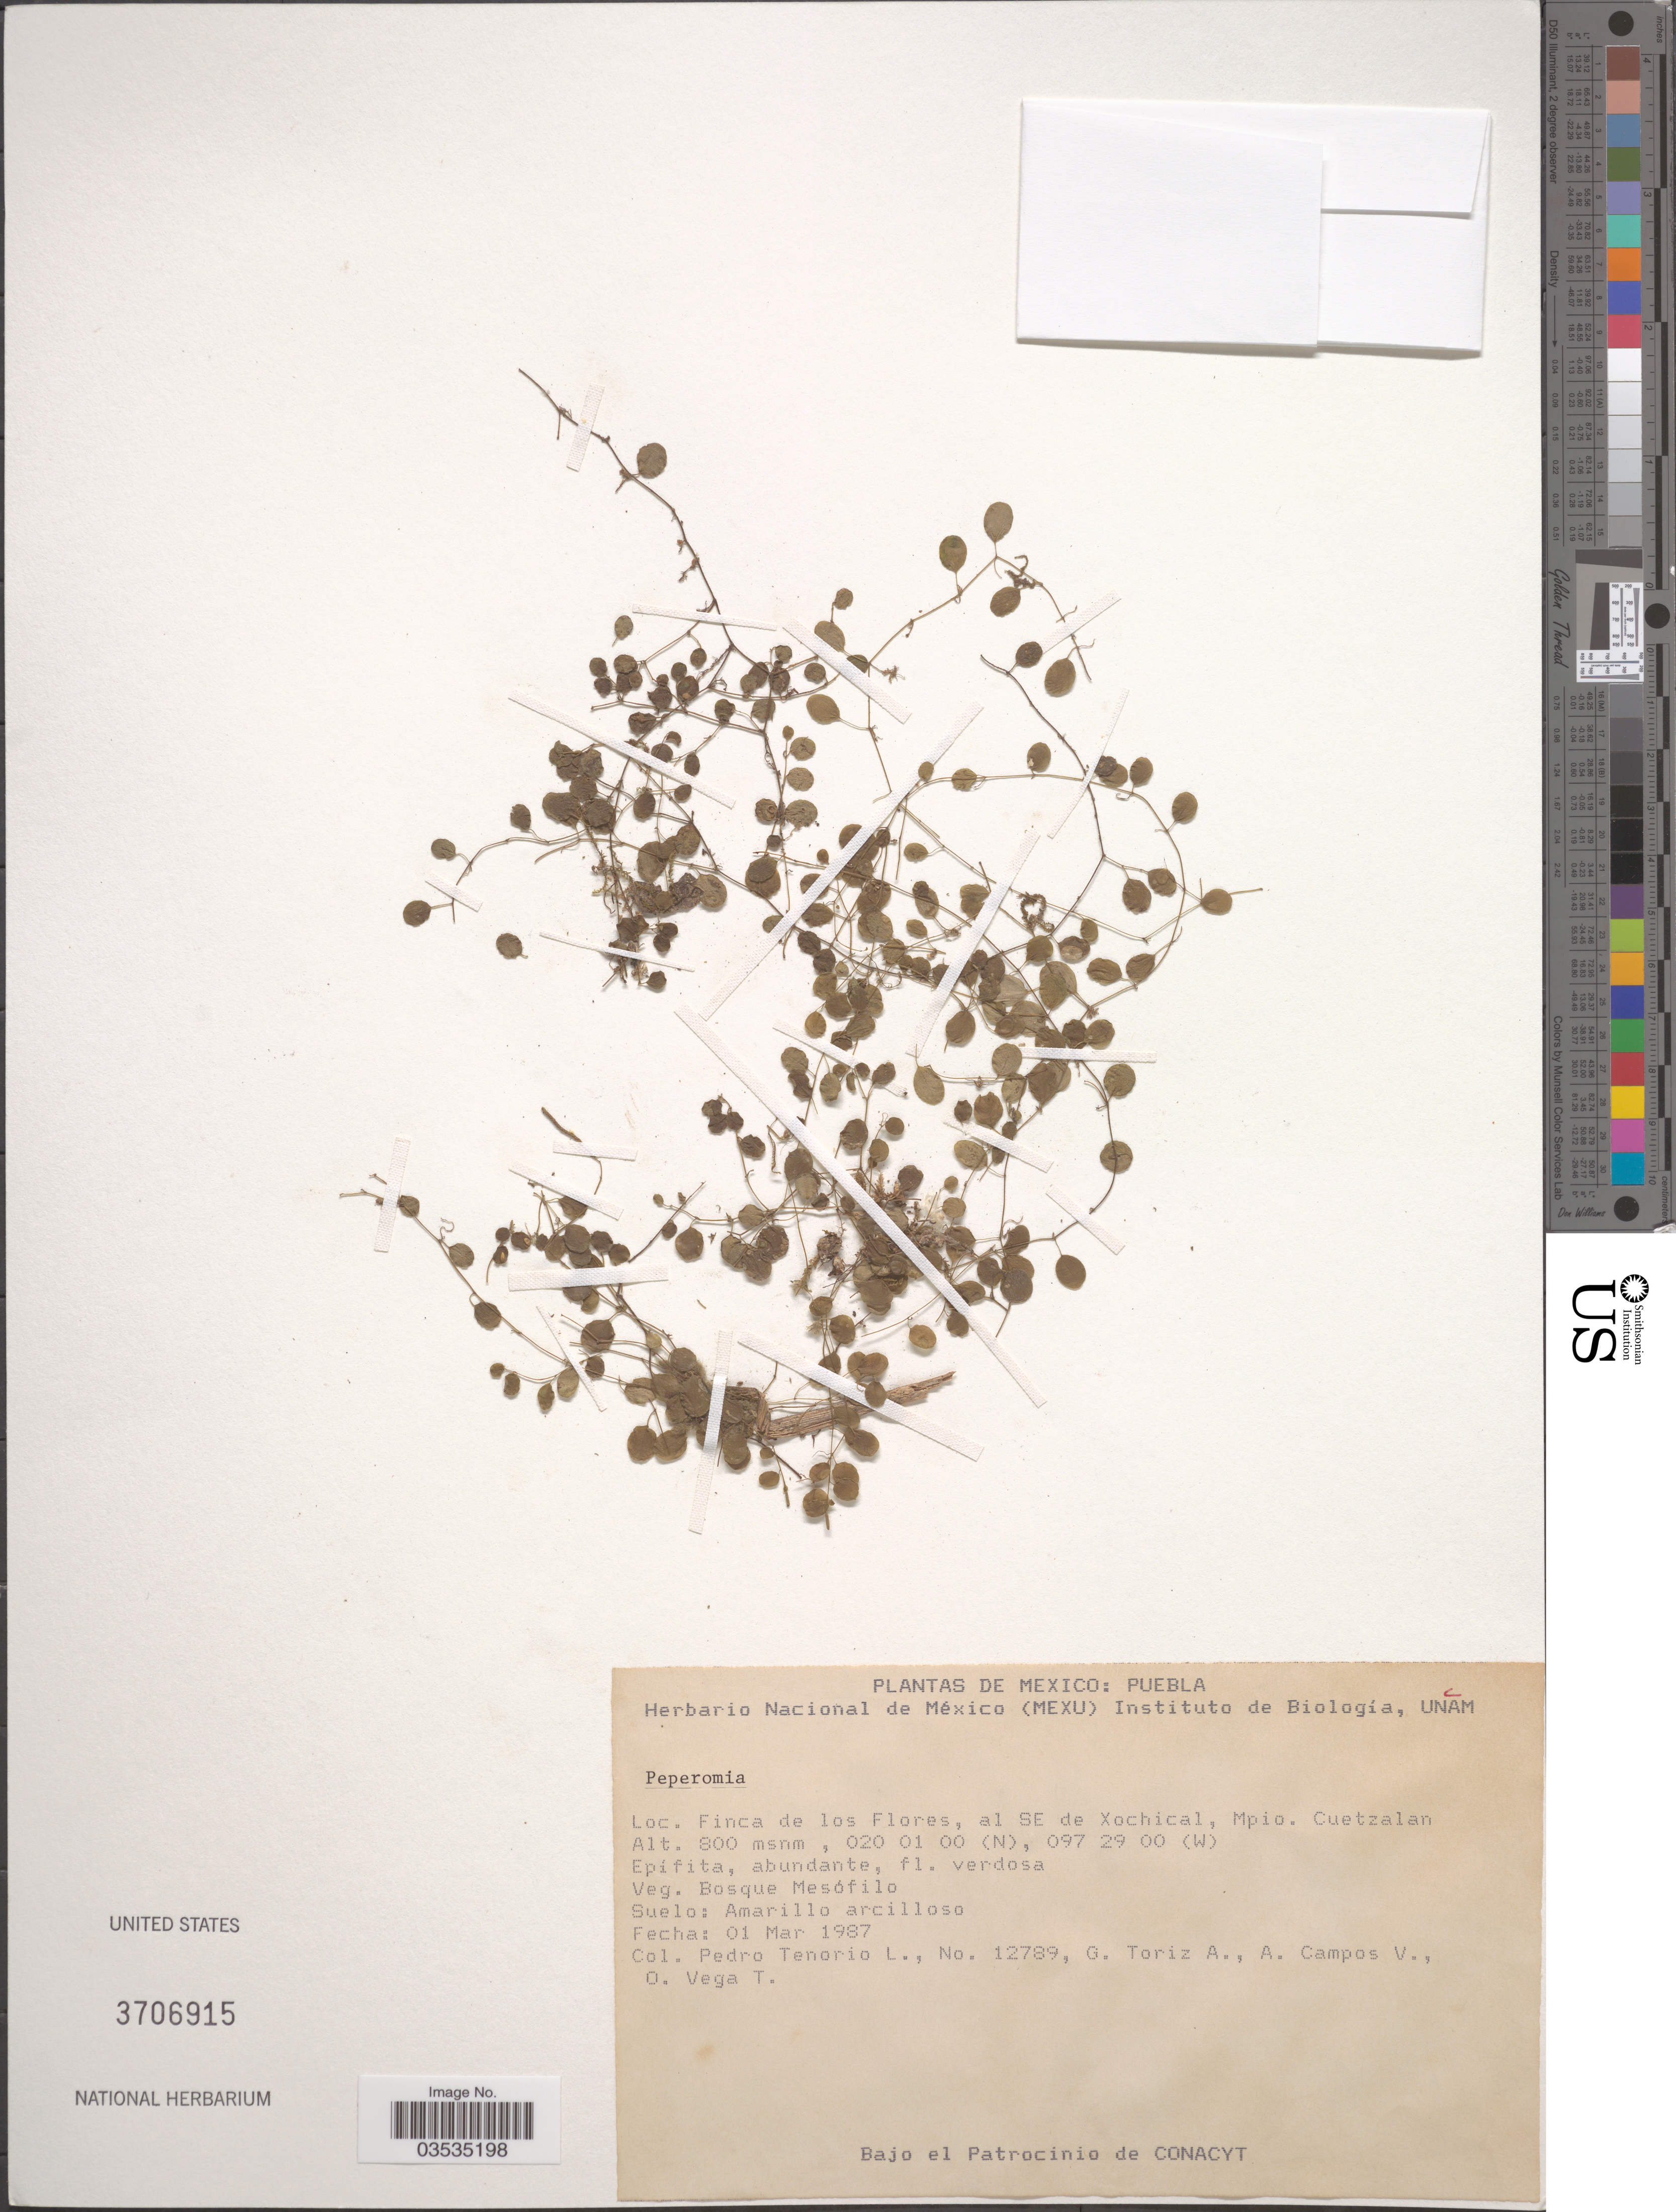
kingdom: Plantae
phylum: Tracheophyta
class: Magnoliopsida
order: Piperales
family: Piperaceae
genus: Peperomia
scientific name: Peperomia rotundifolia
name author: (L.) Kunth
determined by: Jiménez, José Estaban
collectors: P. Tenorio L., G. Toriz A., A. Campos V. & O. Vega T.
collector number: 12789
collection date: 1987-03-01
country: Mexico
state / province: Puebla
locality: Finca de los Flores, al SE de Xochical, Mpio. Cuetzalan.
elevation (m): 800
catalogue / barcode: US 3706915